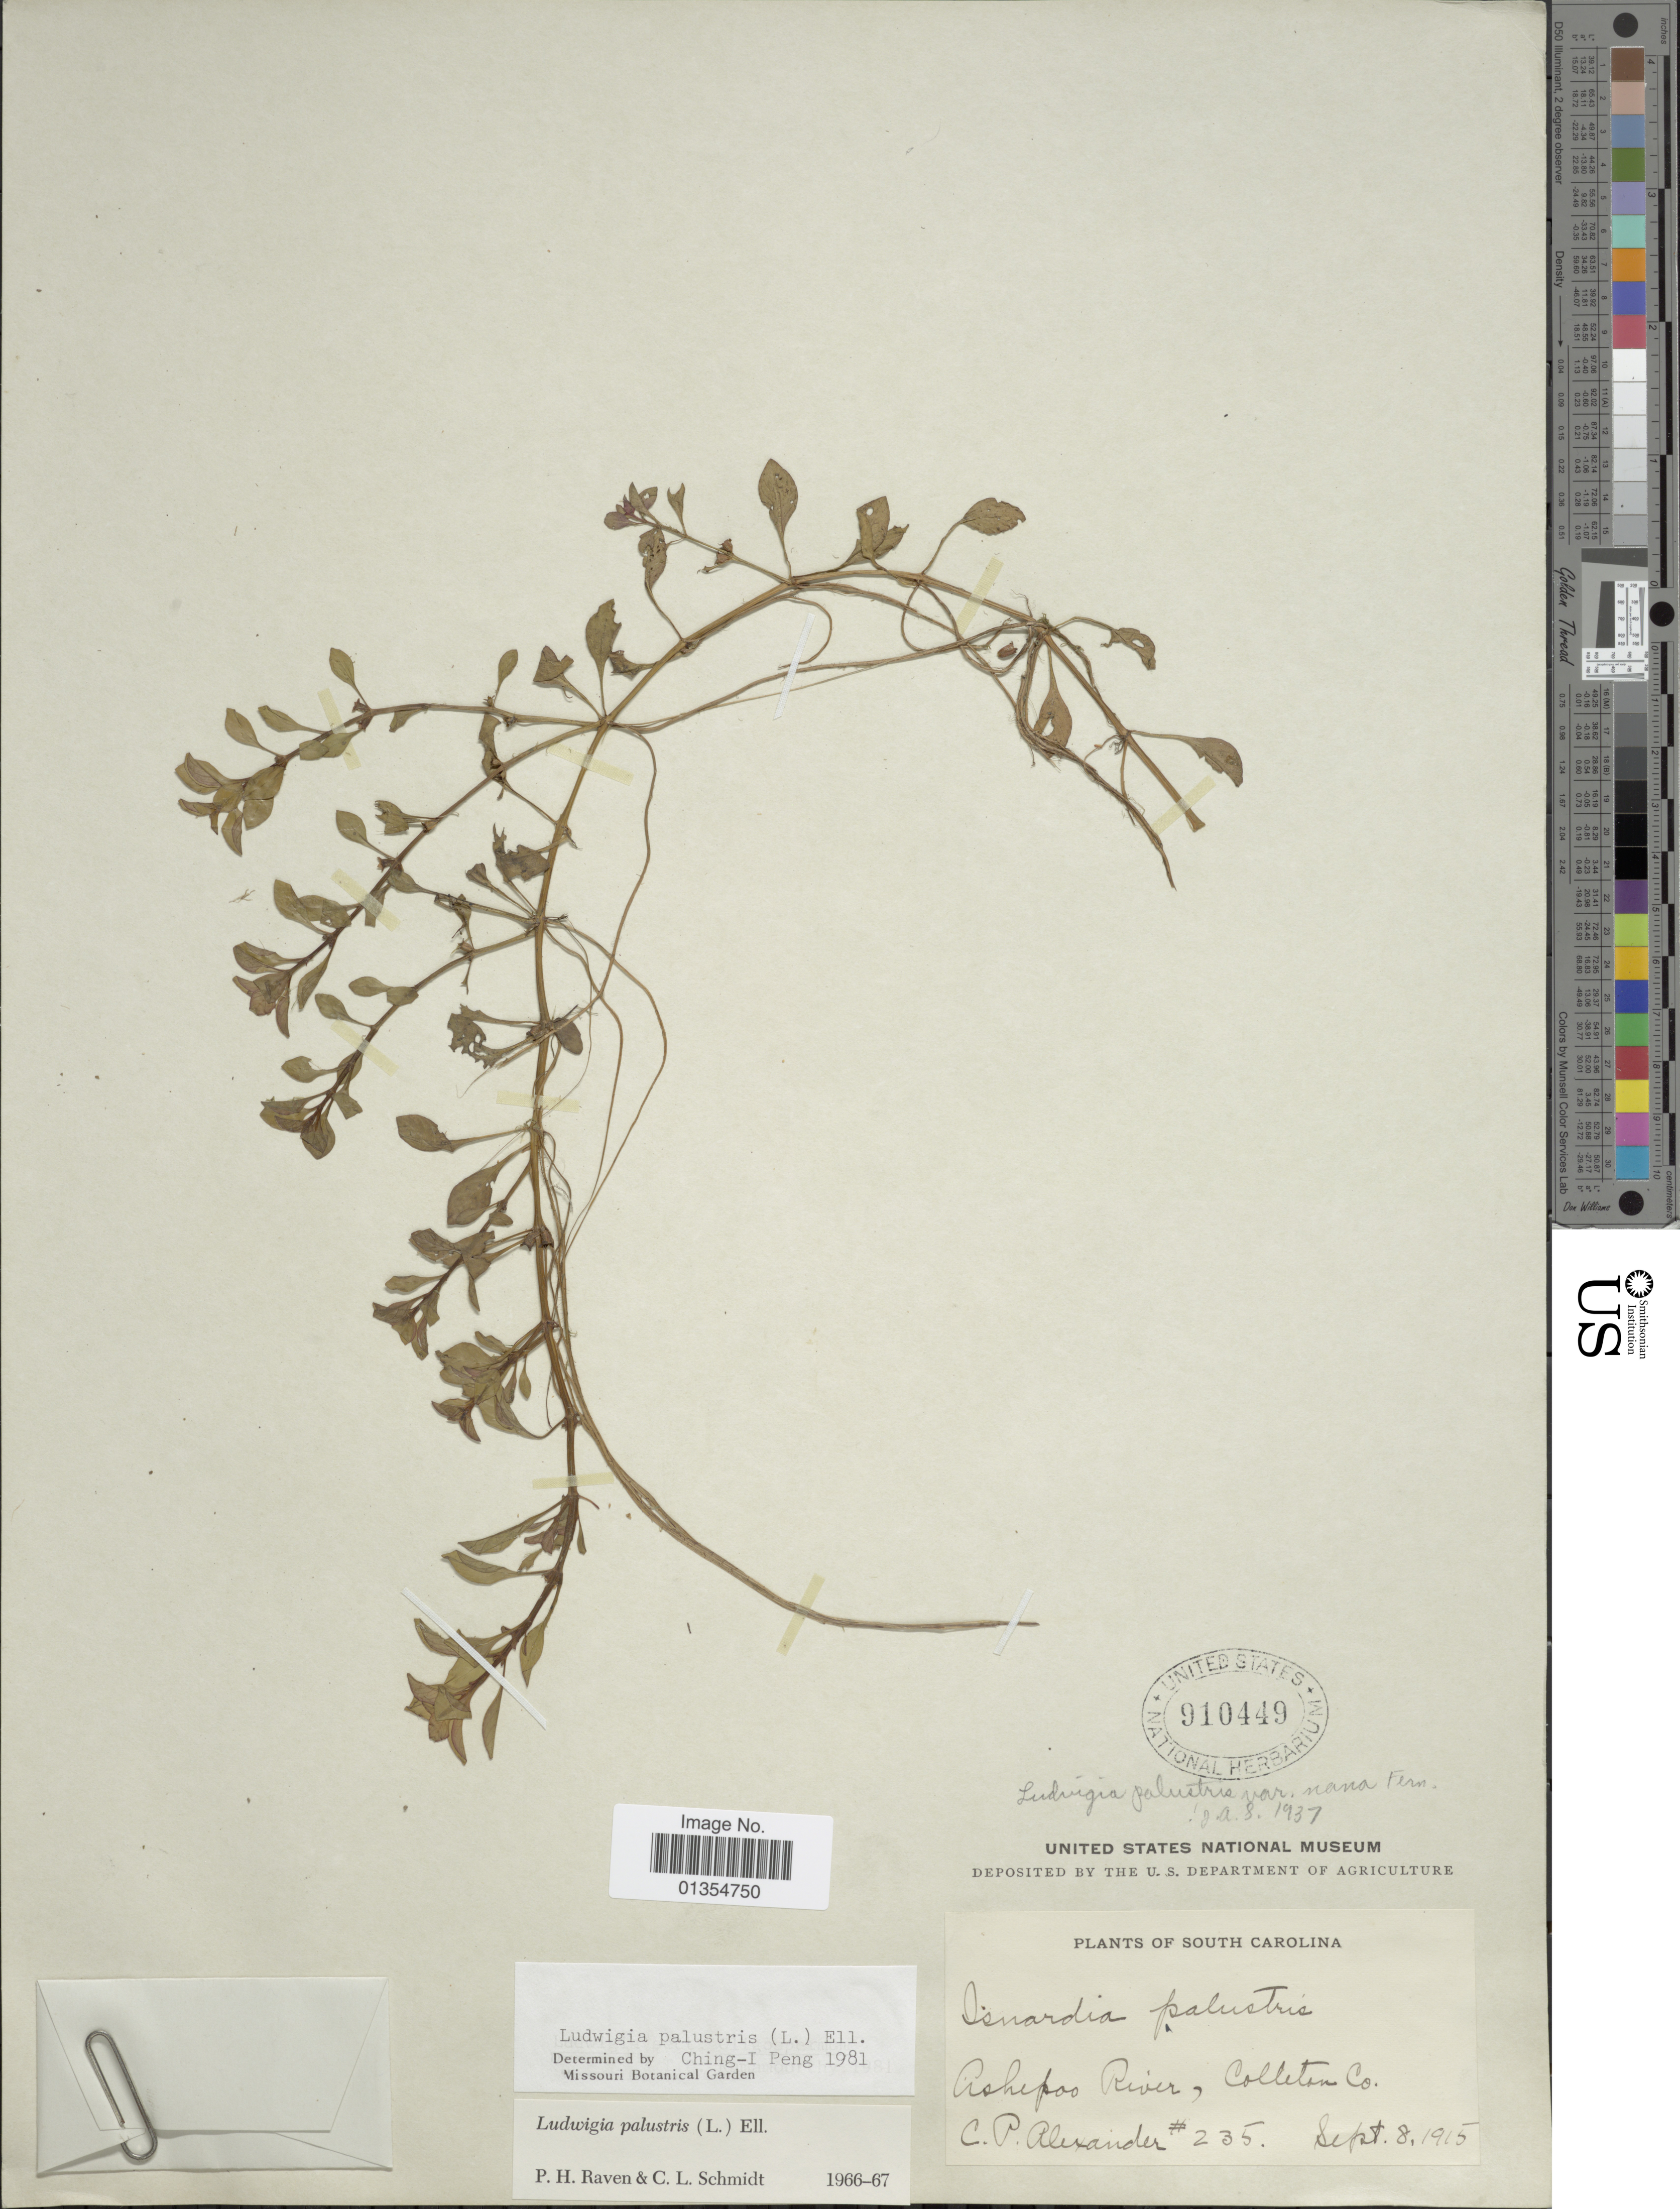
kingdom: Plantae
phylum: Tracheophyta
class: Magnoliopsida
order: Myrtales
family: Onagraceae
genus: Ludwigia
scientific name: Ludwigia palustris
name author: (L.) Elliott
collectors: C. P. Alexander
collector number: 235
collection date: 1915-09-08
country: United States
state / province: South Carolina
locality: Ashepoo River, Colleton Co.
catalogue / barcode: US 910449